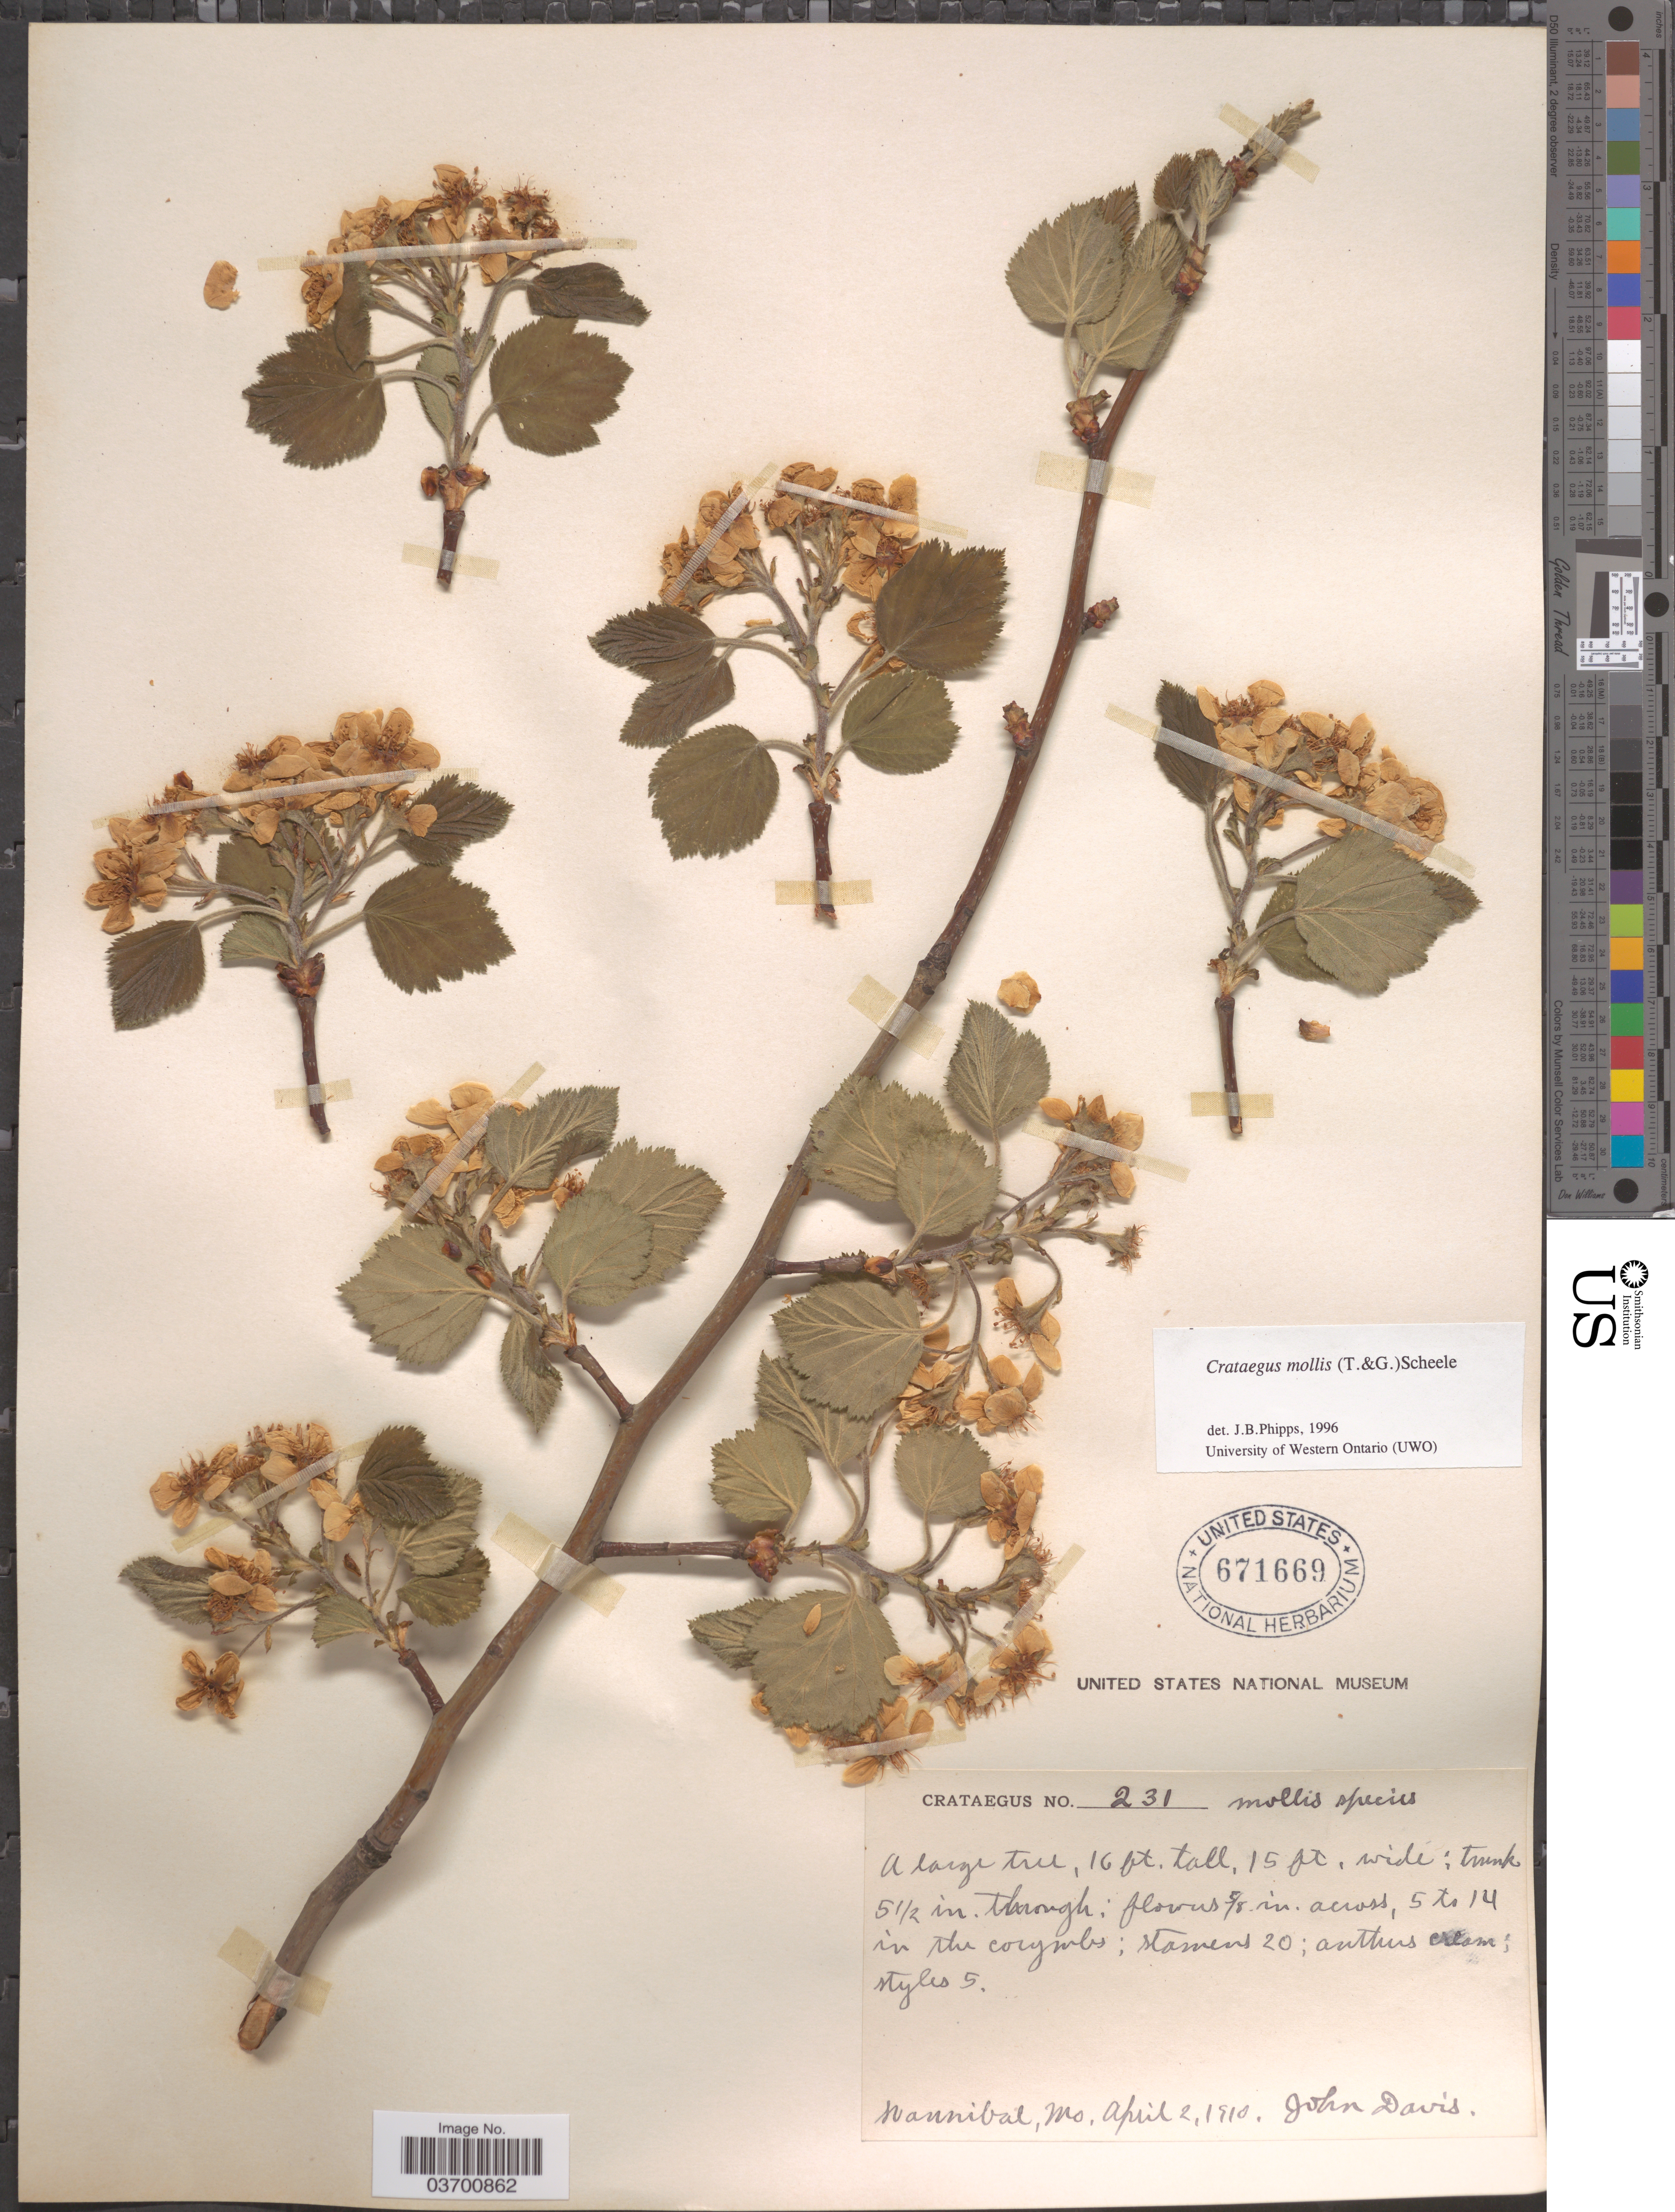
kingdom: Plantae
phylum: Tracheophyta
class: Magnoliopsida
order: Rosales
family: Rosaceae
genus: Crataegus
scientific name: Crataegus mollis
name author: (Torr. & A. Gray) Scheele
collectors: J. Davis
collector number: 231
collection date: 1910-04-02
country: United States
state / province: Missouri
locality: Hannibal.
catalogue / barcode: US 671669